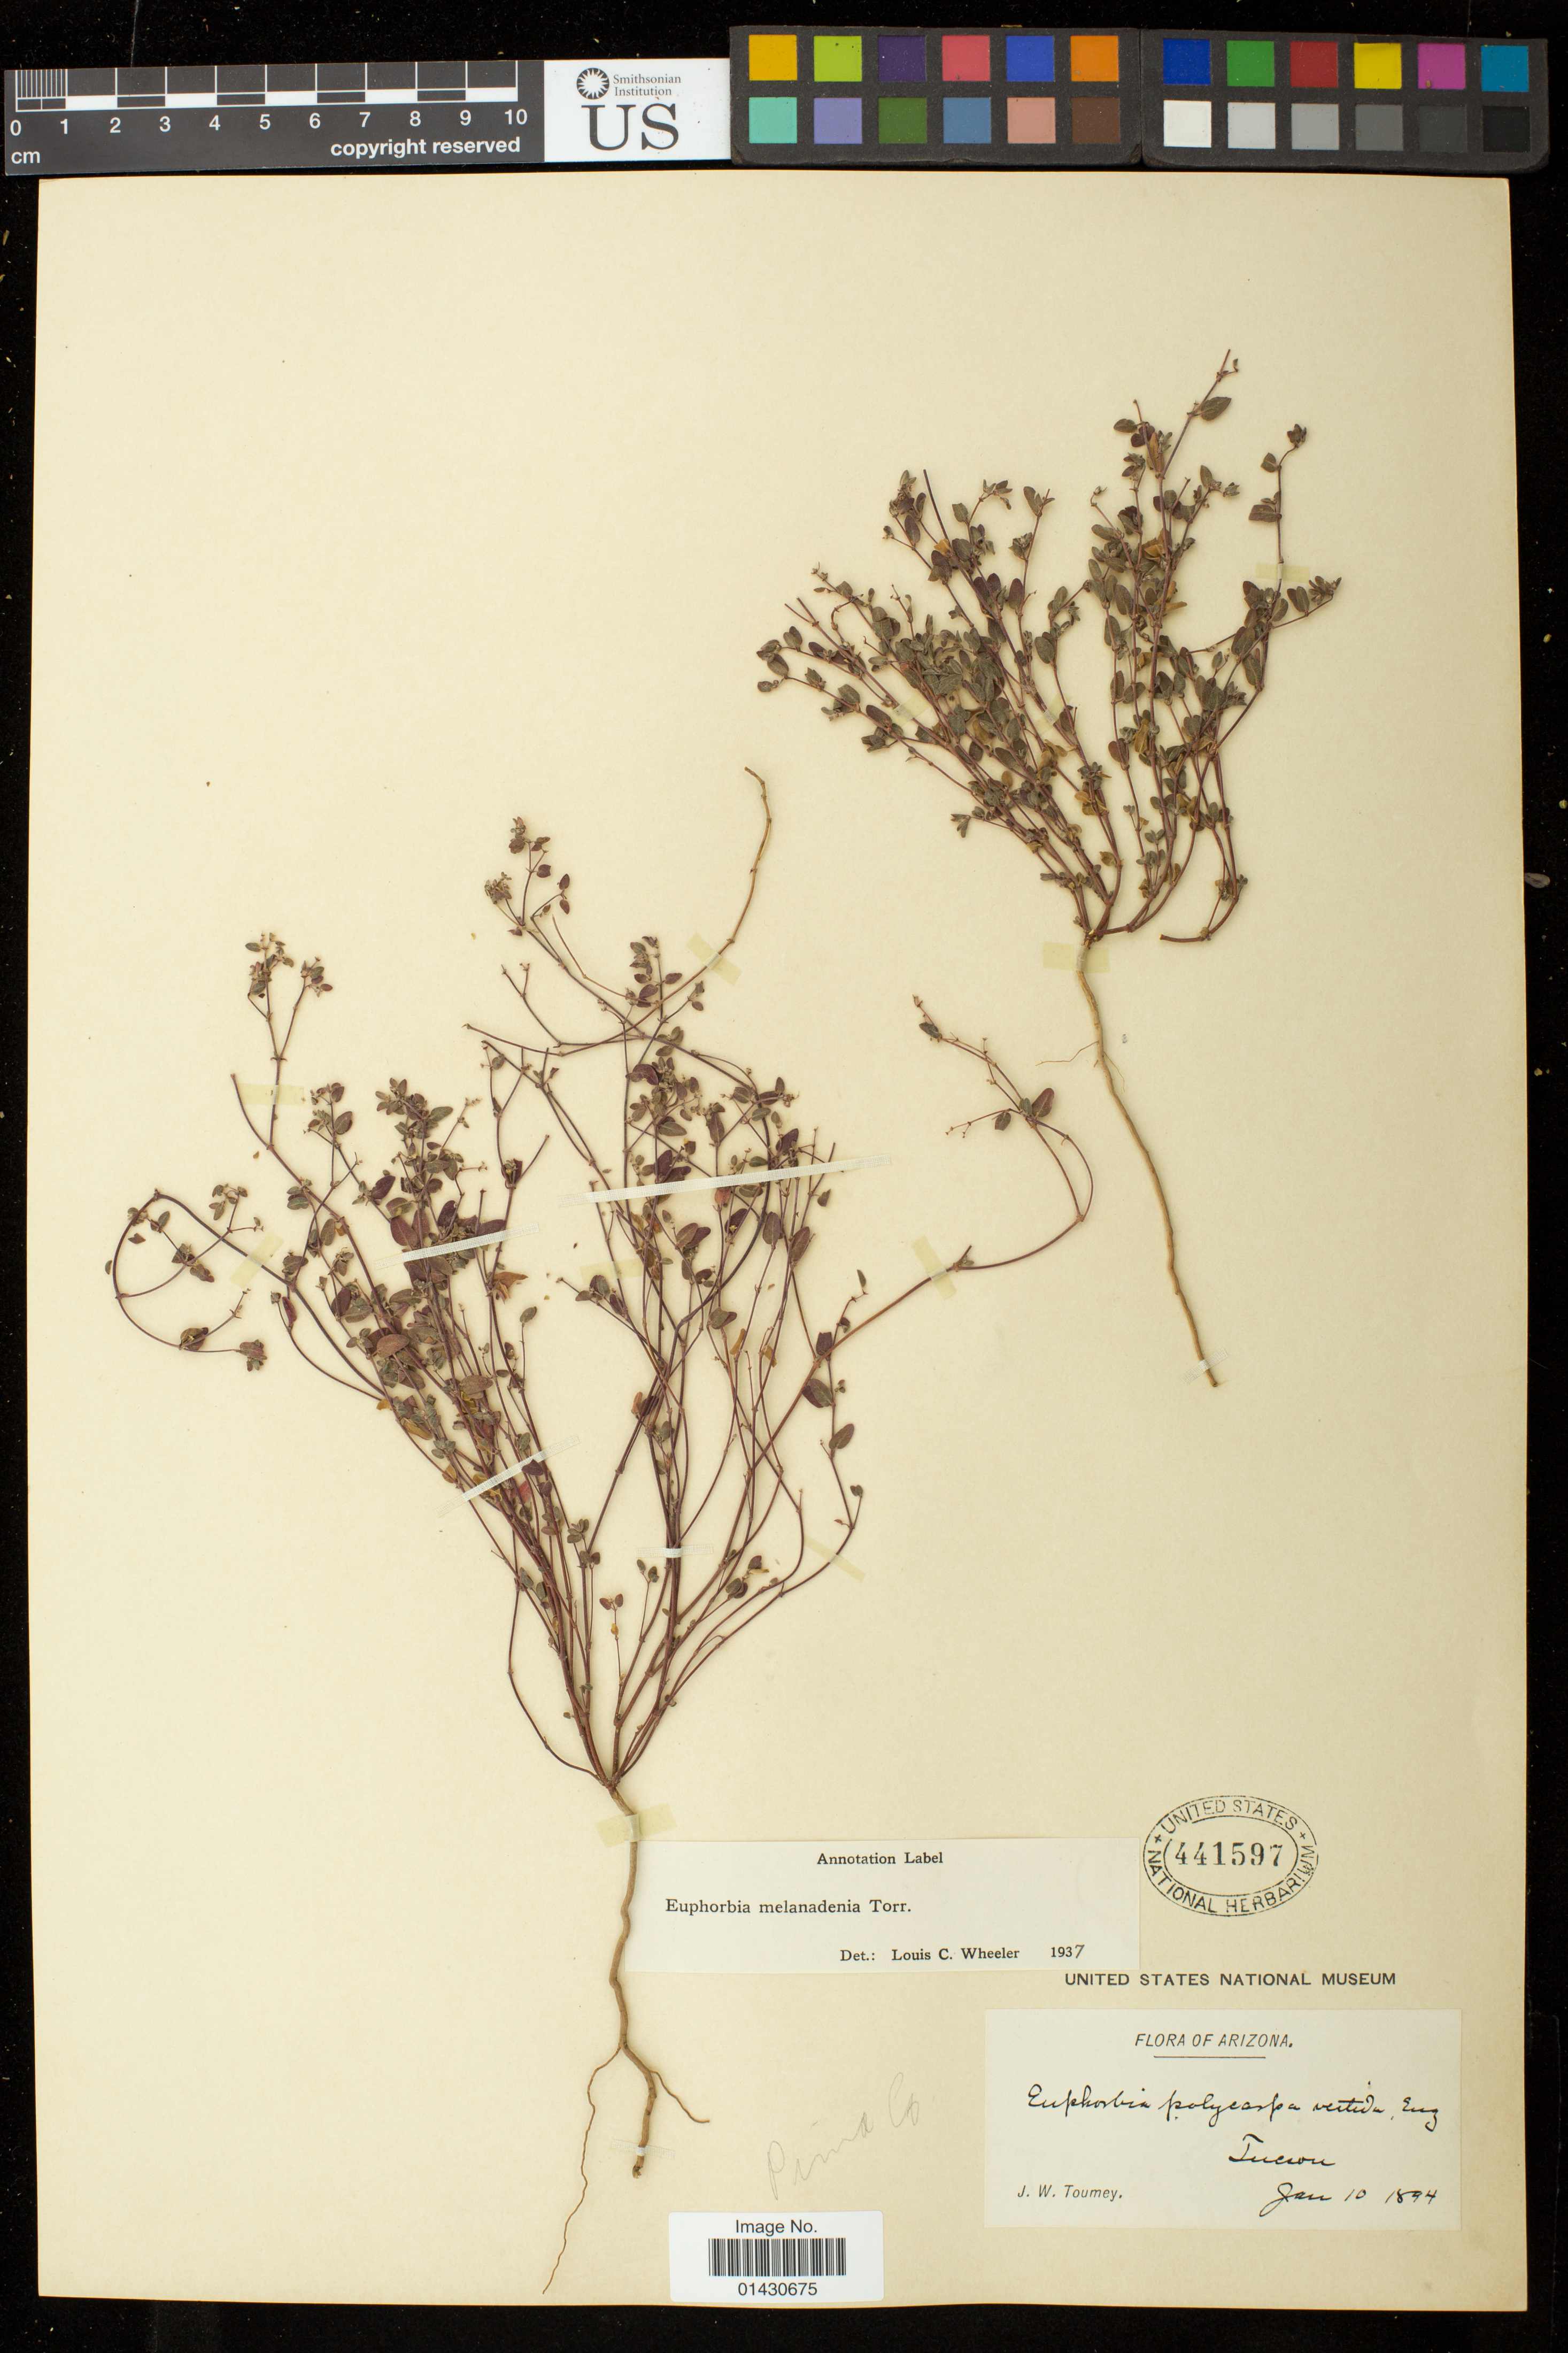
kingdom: Plantae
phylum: Tracheophyta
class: Magnoliopsida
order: Malpighiales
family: Euphorbiaceae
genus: Euphorbia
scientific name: Euphorbia melanadenia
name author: Torr.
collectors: J. W. Toumey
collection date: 1894-01-10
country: United States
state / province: Arizona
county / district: Pima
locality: Tucson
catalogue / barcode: US 441597